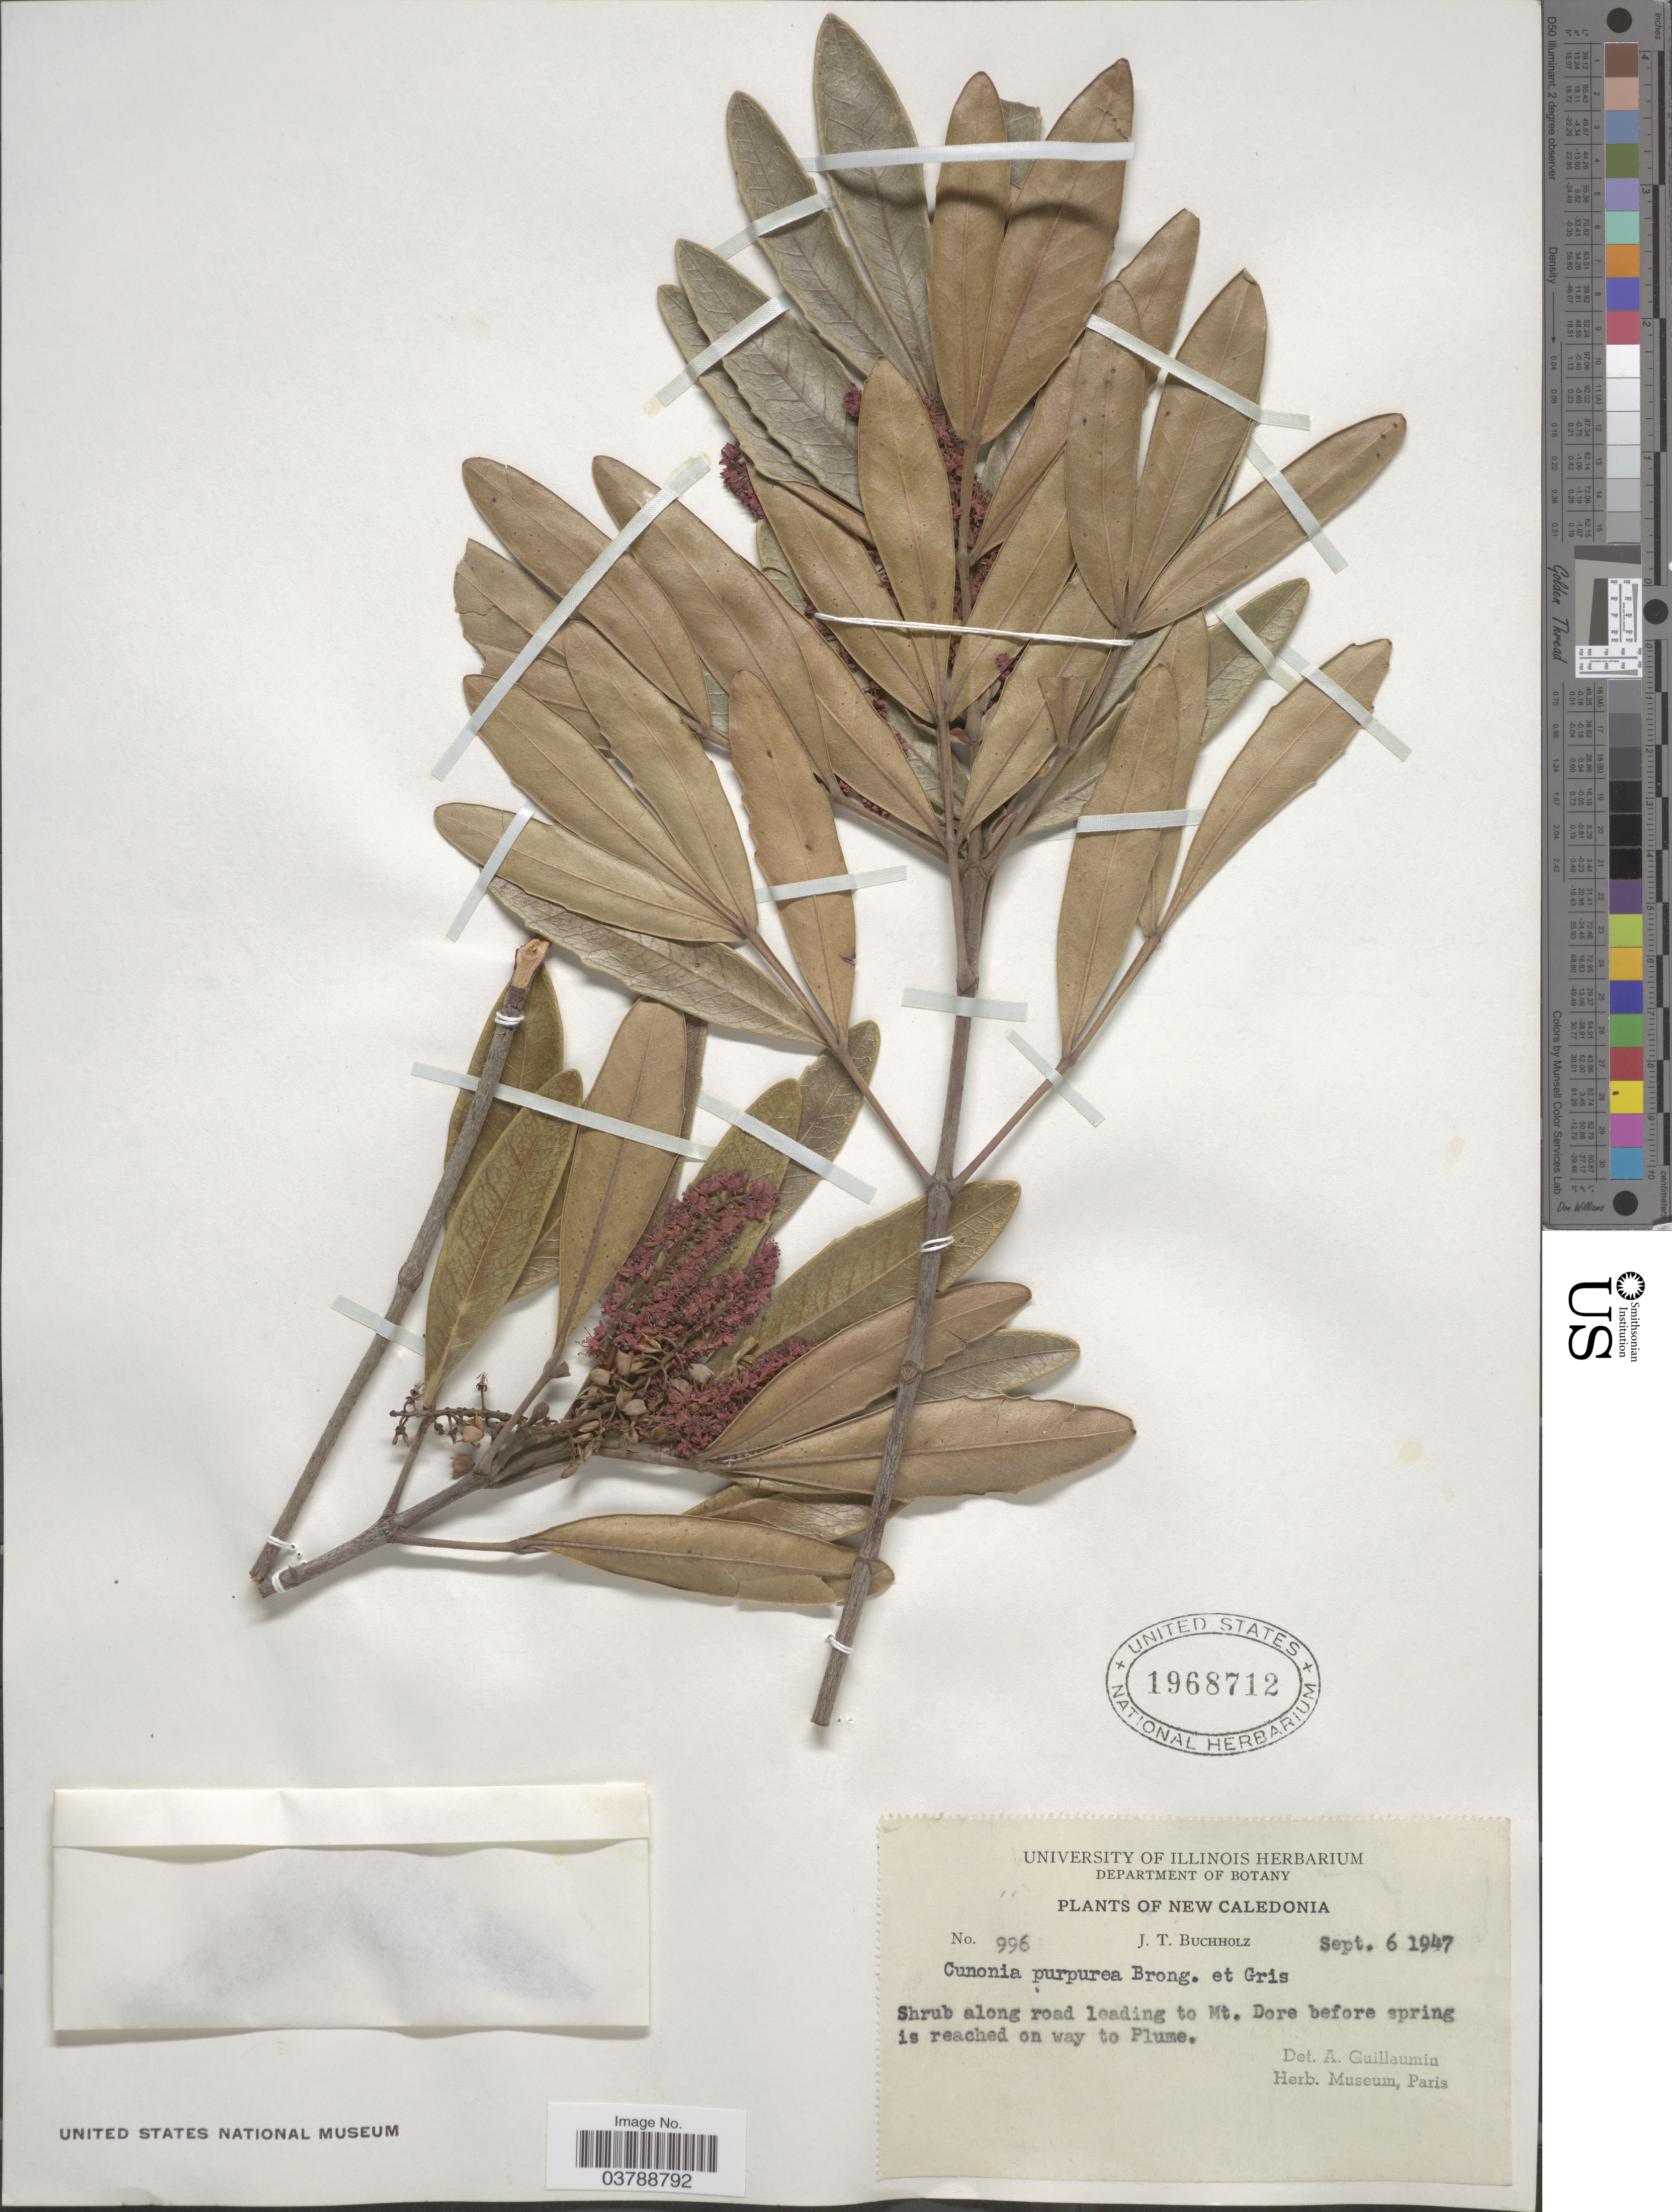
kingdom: Plantae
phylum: Tracheophyta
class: Magnoliopsida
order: Oxalidales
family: Cunoniaceae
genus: Cunonia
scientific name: Cunonia purpurea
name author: Brongn. & Gris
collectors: J. T. Buchholz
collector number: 996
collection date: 1947-09-06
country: New Caledonia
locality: Shrub along road leading to Mt. Dore before spring is reached on way to Plume.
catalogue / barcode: US 1968712